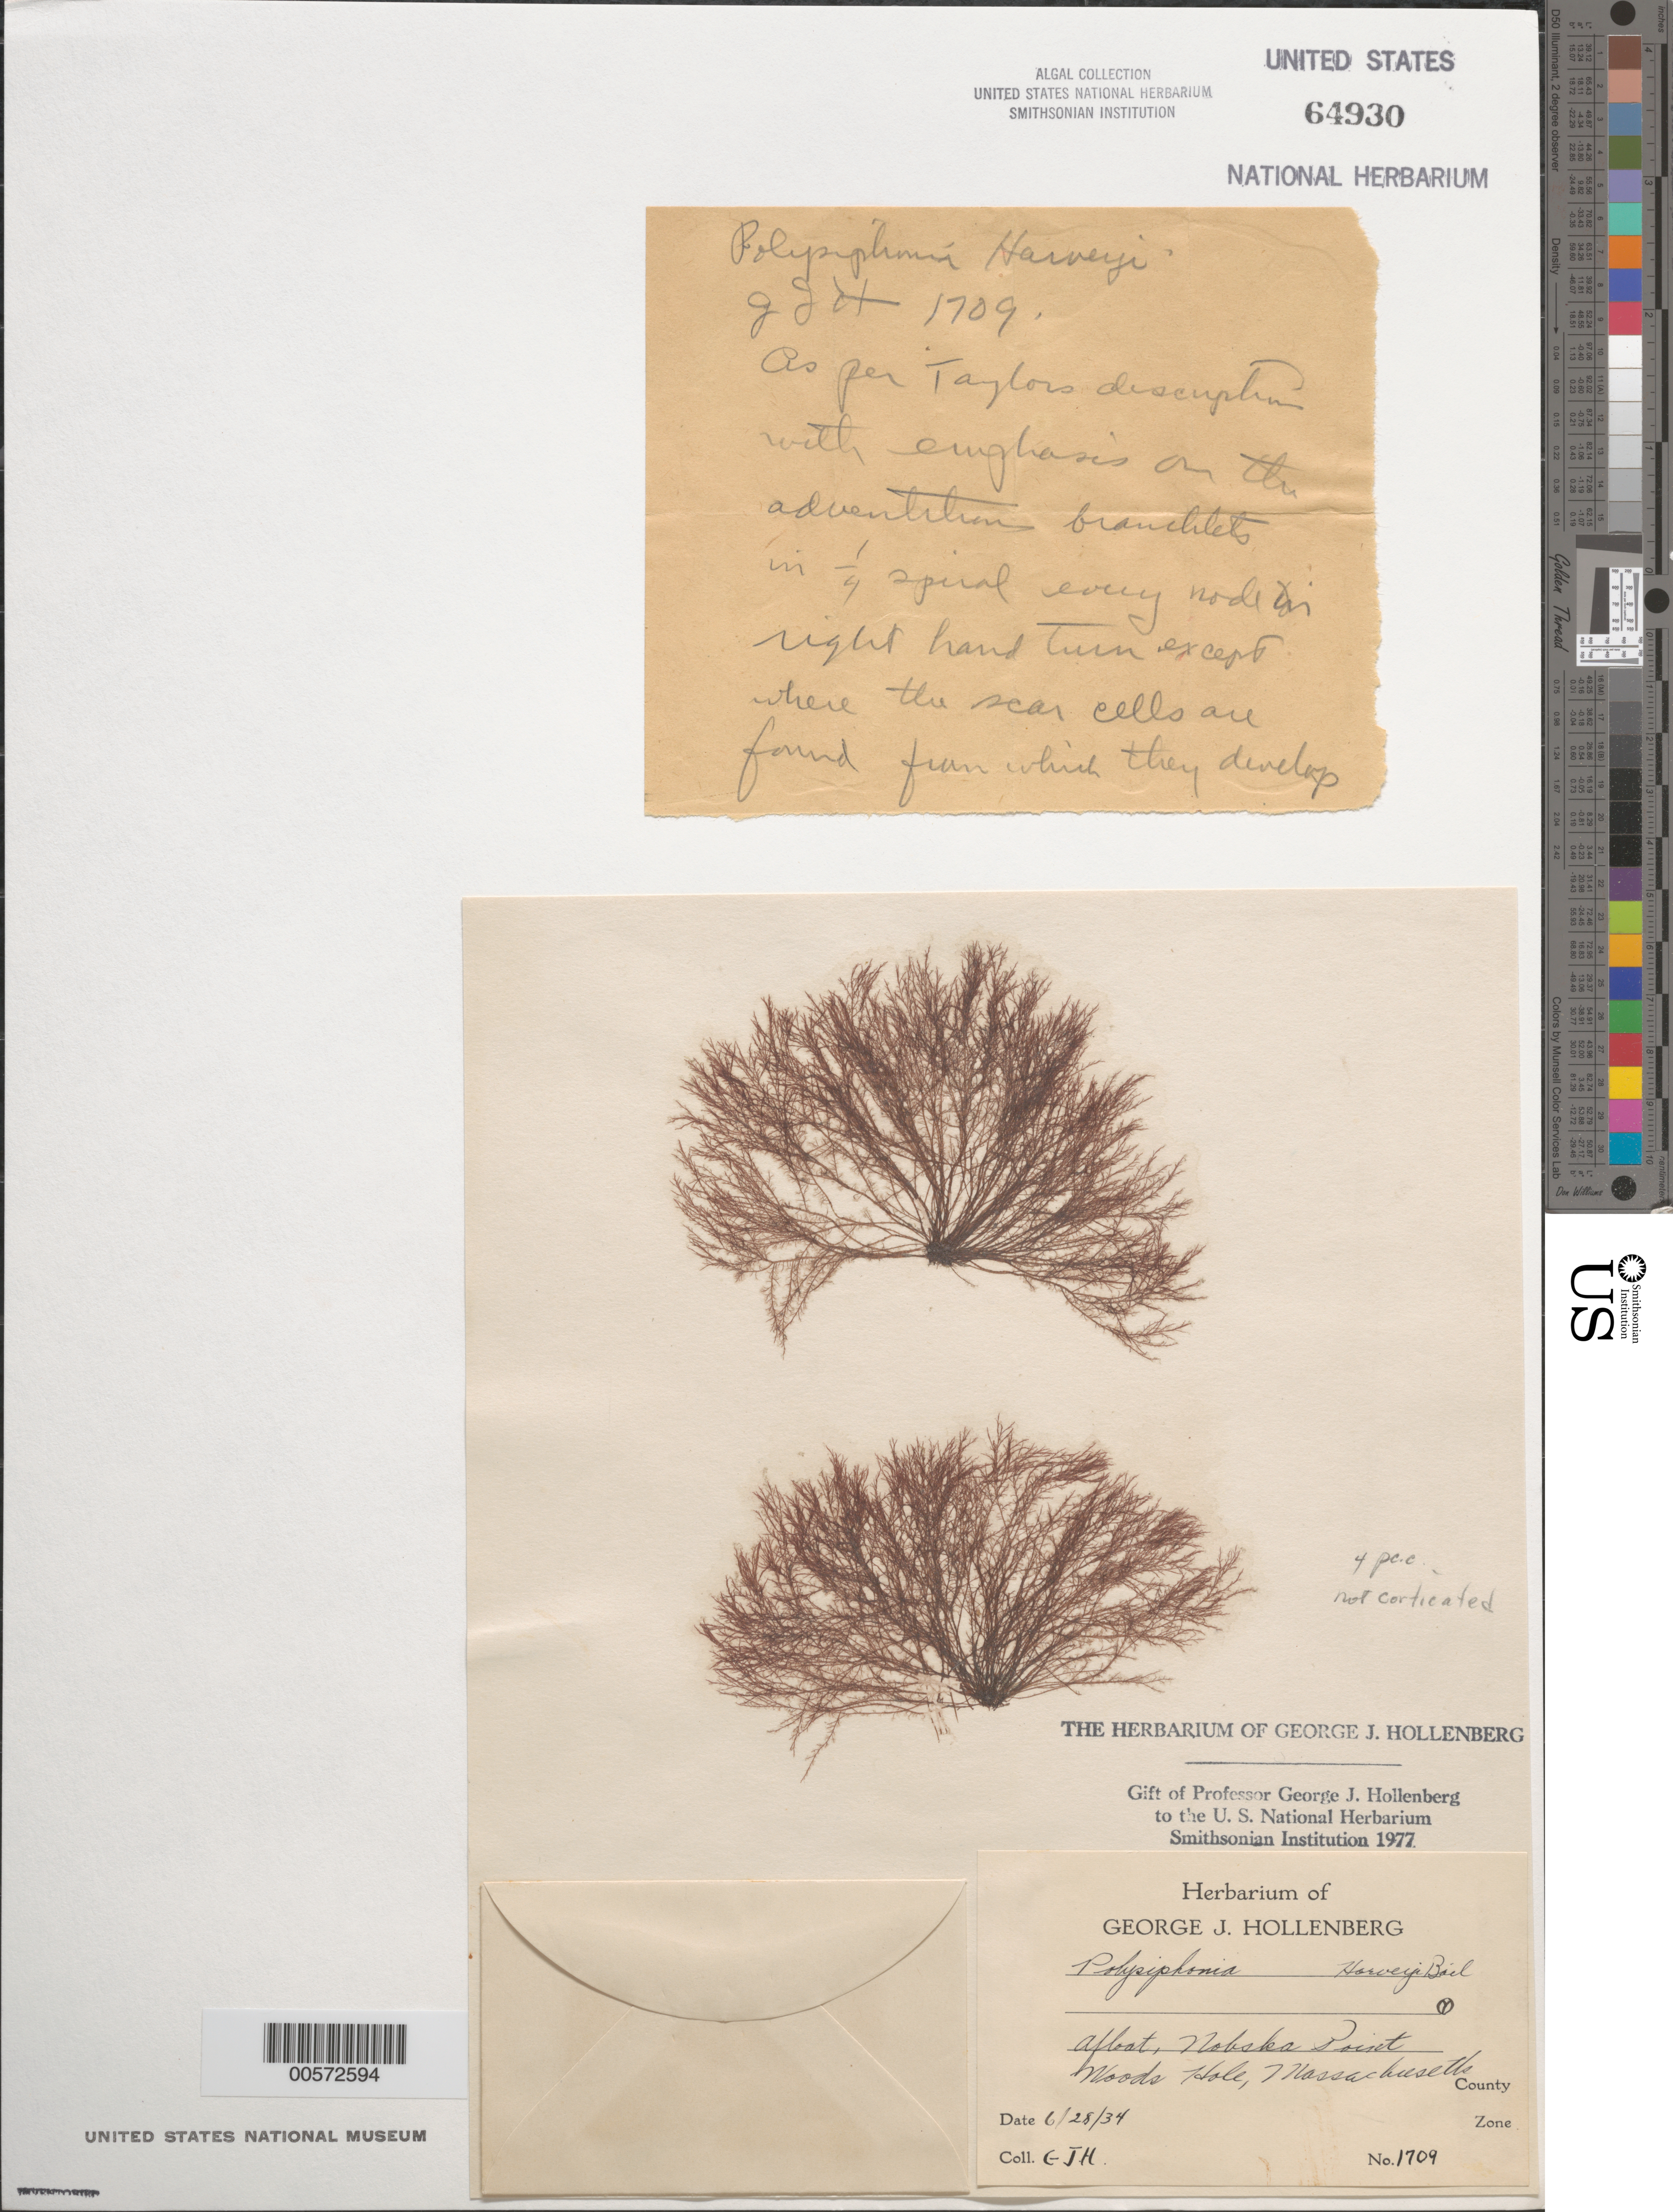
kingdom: Plantae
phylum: Rhodophyta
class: Florideophyceae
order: Ceramiales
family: Rhodomelaceae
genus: Melanothamnus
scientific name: Melanothamnus harveyi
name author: (Bailey) Diaz-Tapia & C.A. Maggs in Diaz-Tapia et al.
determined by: Algae name updating Project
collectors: G. Hollenberg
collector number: GJH 1709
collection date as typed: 28 Jun 1934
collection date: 1934-06-28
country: United States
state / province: Massachusetts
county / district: Barnstable County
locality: Woods Hole, Nobska Point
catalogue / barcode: US 64930